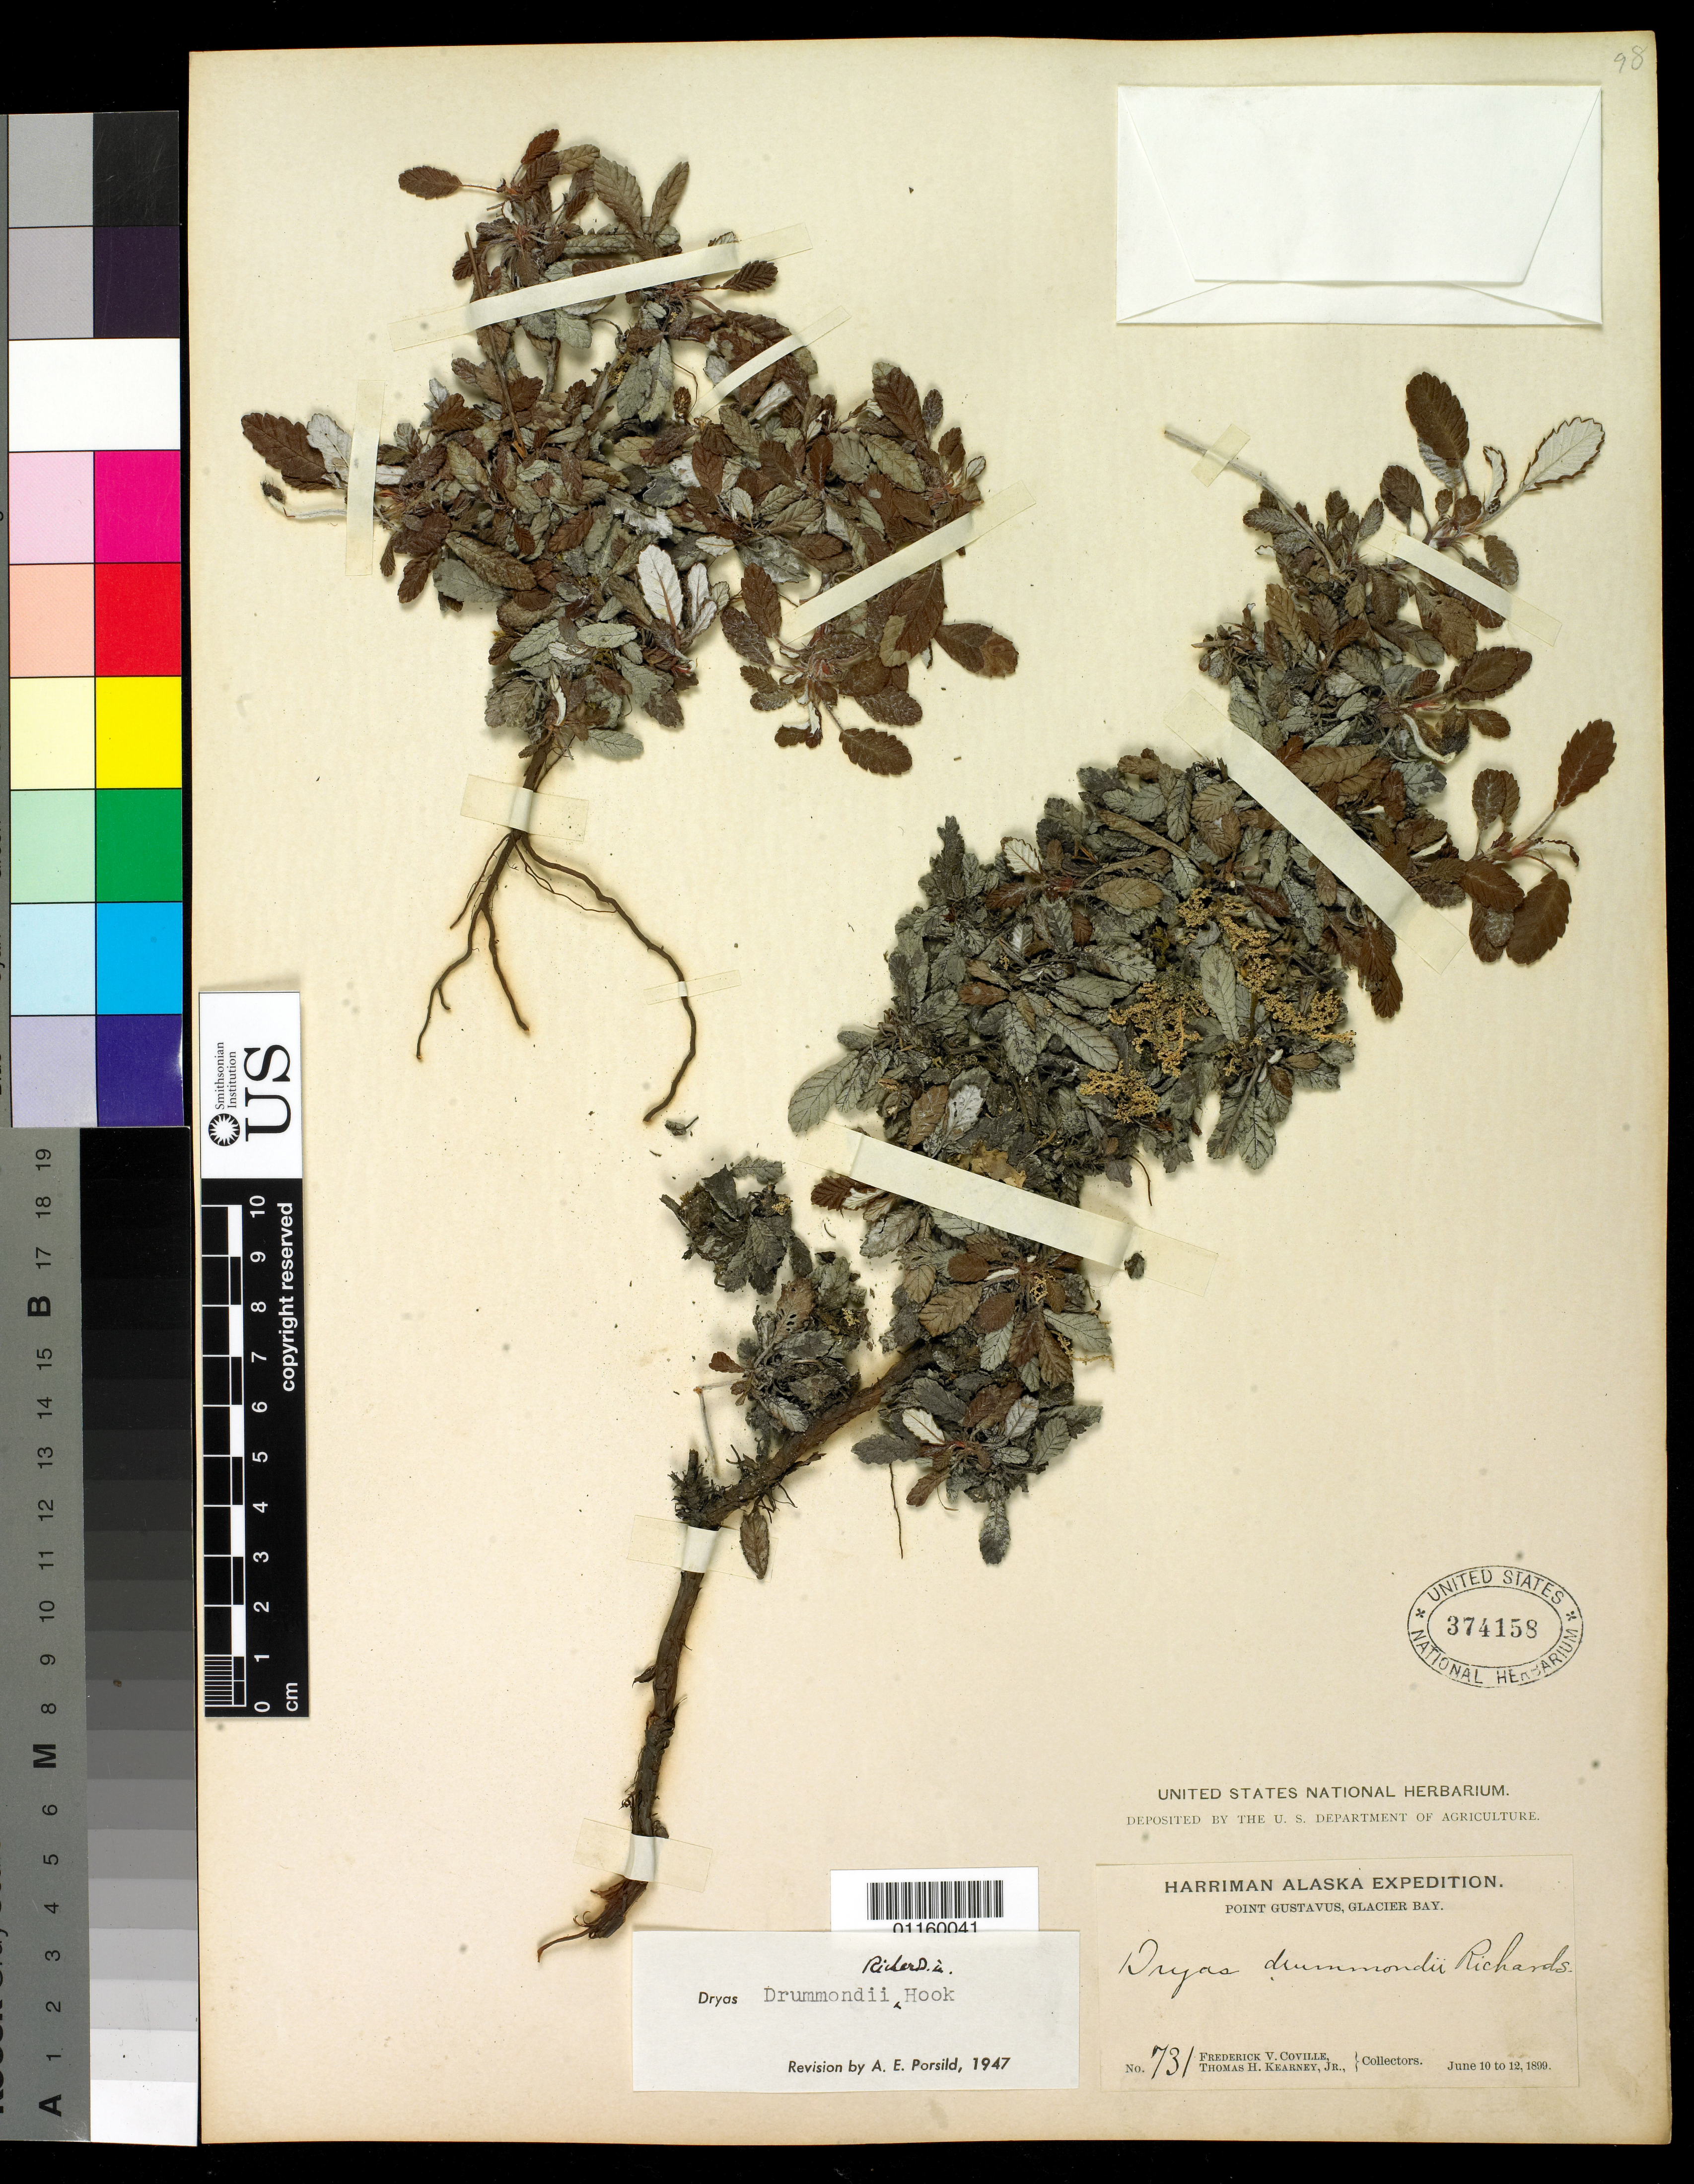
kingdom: Plantae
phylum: Tracheophyta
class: Magnoliopsida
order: Rosales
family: Rosaceae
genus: Dryas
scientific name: Dryas drummondii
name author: Hook. & Richardson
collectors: F. V. Coville & T. H. Kearney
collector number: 731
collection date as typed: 10 Jun 1899 to 12 Jun 1899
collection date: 1899-06-10/1899-06-12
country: United States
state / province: Alaska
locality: Point Gustavus, Glacier Bay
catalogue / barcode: US 374158